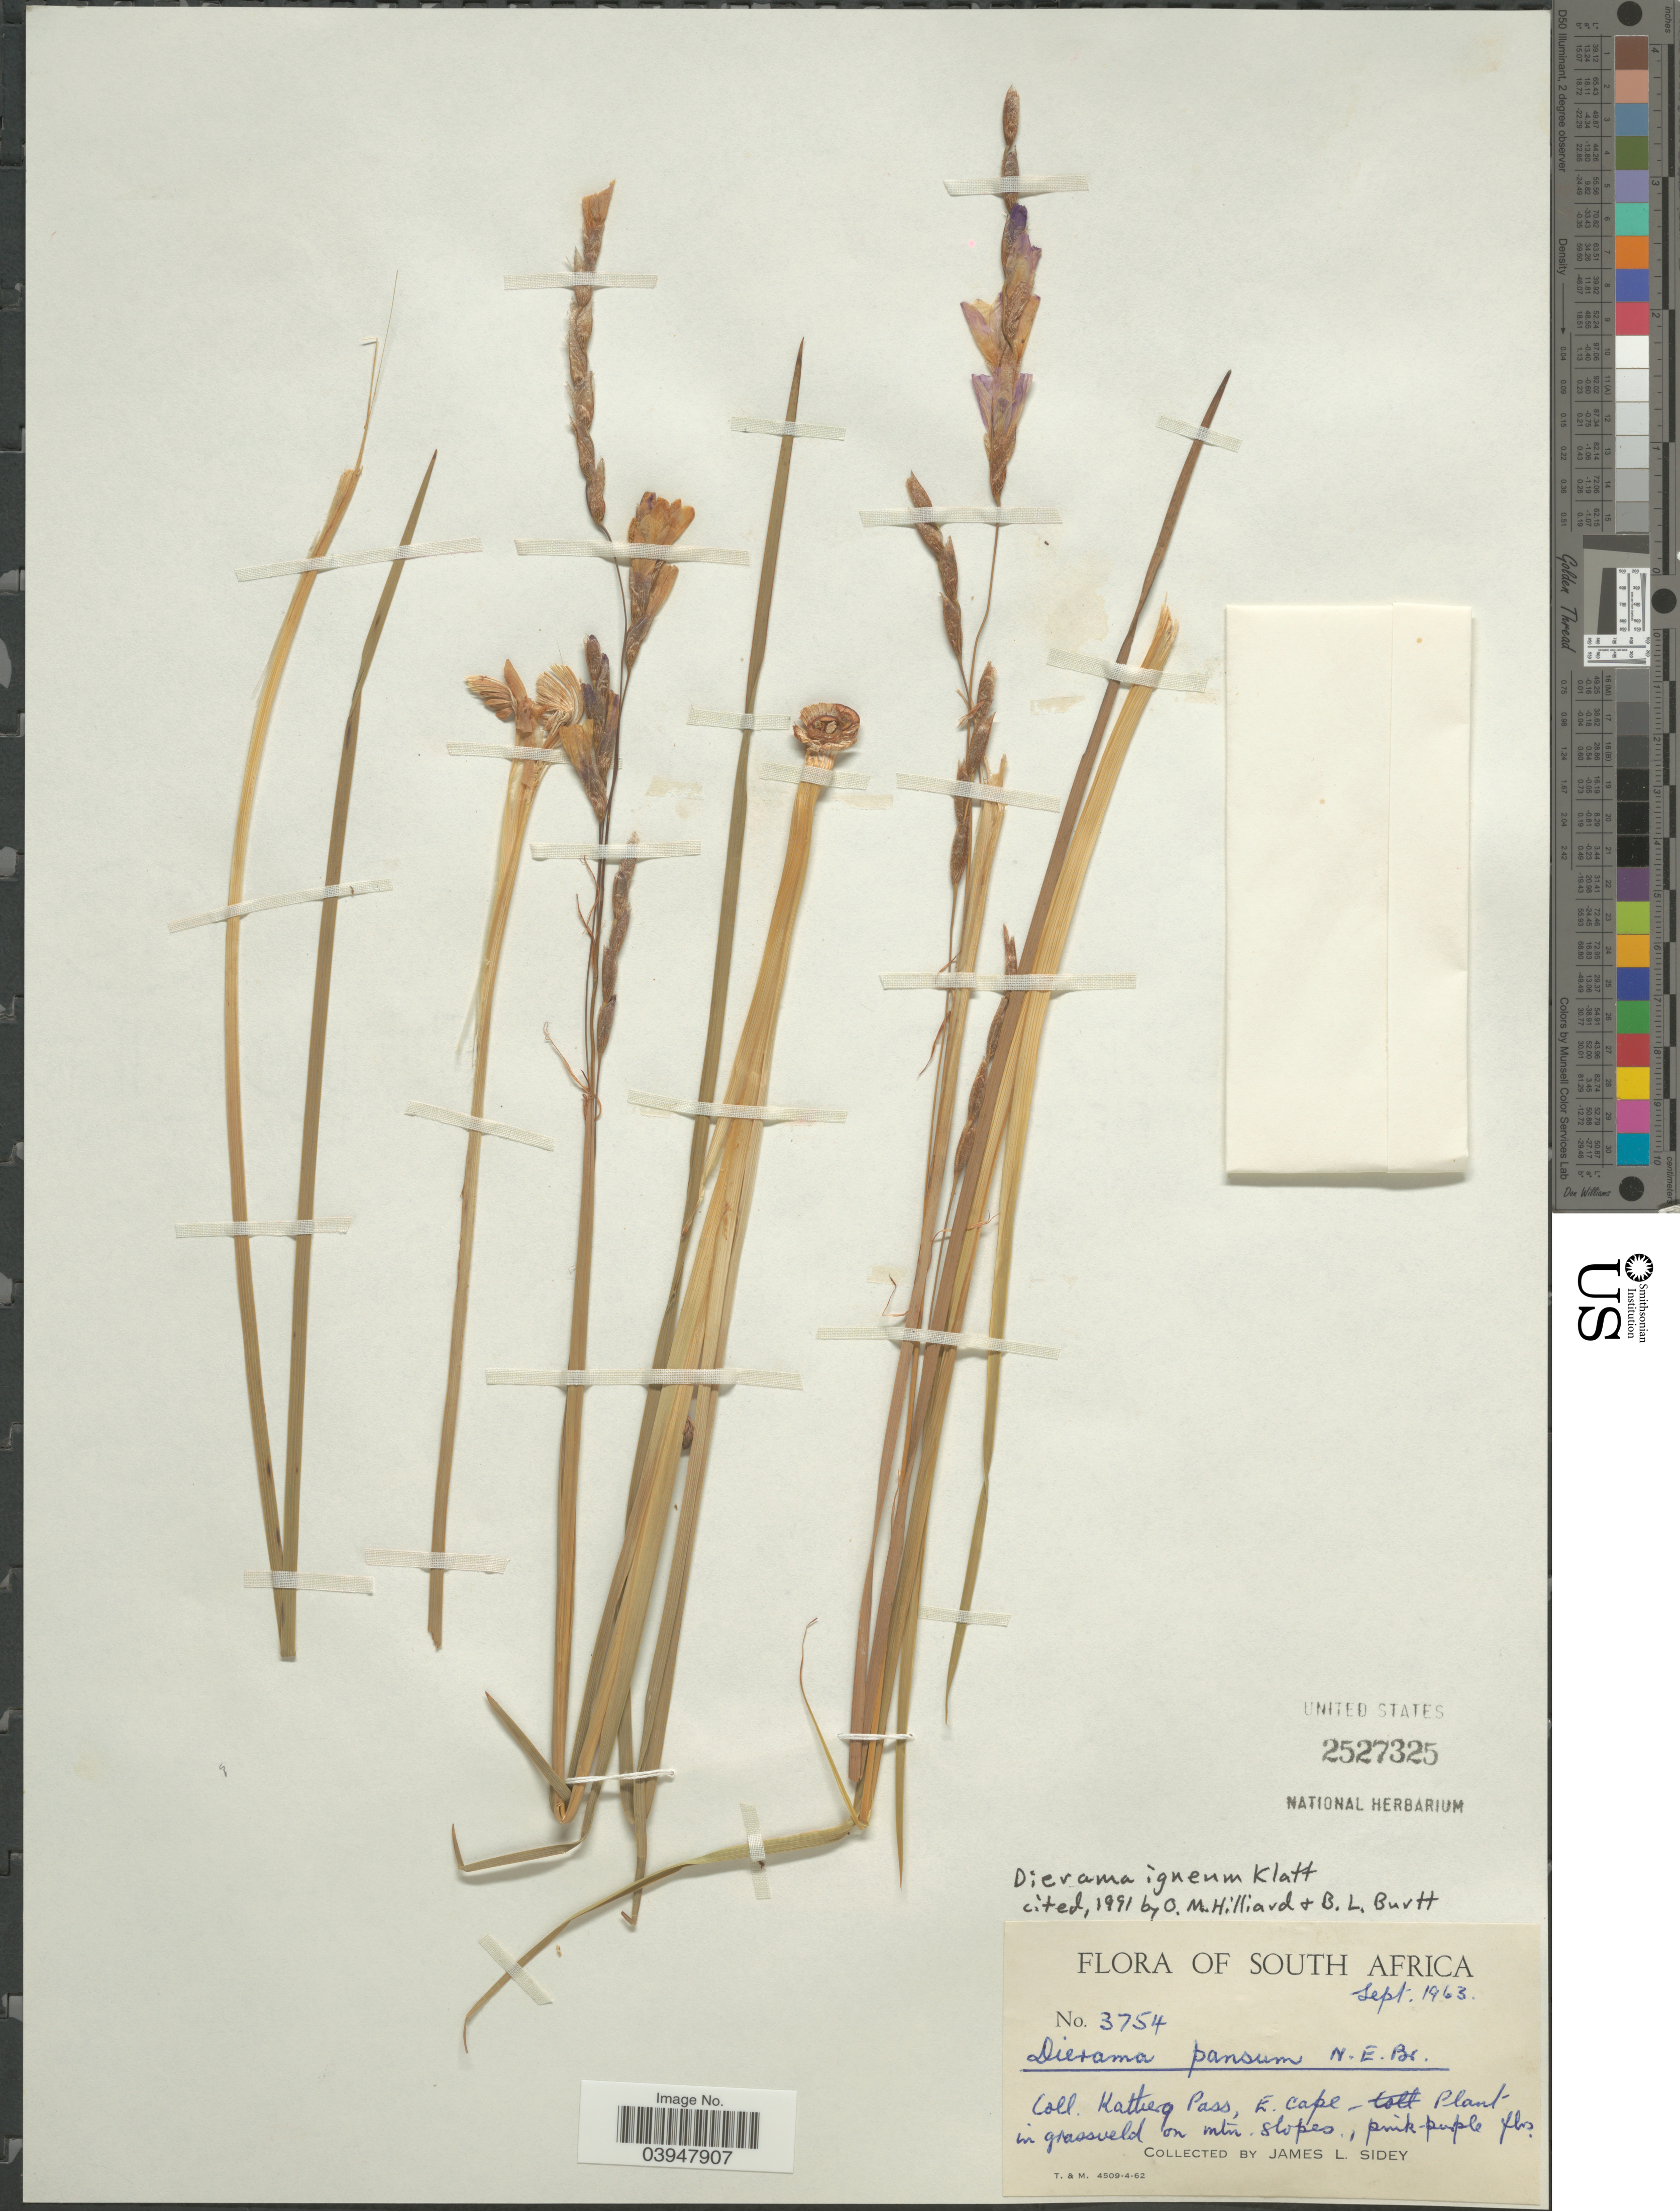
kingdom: Plantae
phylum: Tracheophyta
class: Liliopsida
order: Asparagales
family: Iridaceae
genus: Dierama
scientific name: Dierama igneum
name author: Klatt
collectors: J. L. Sidey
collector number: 3754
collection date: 1963-09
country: South Africa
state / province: Eastern Cape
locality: Katberg Pass, E. Cape. - Plant in grassveld on mtn. slopes.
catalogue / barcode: US 2527325